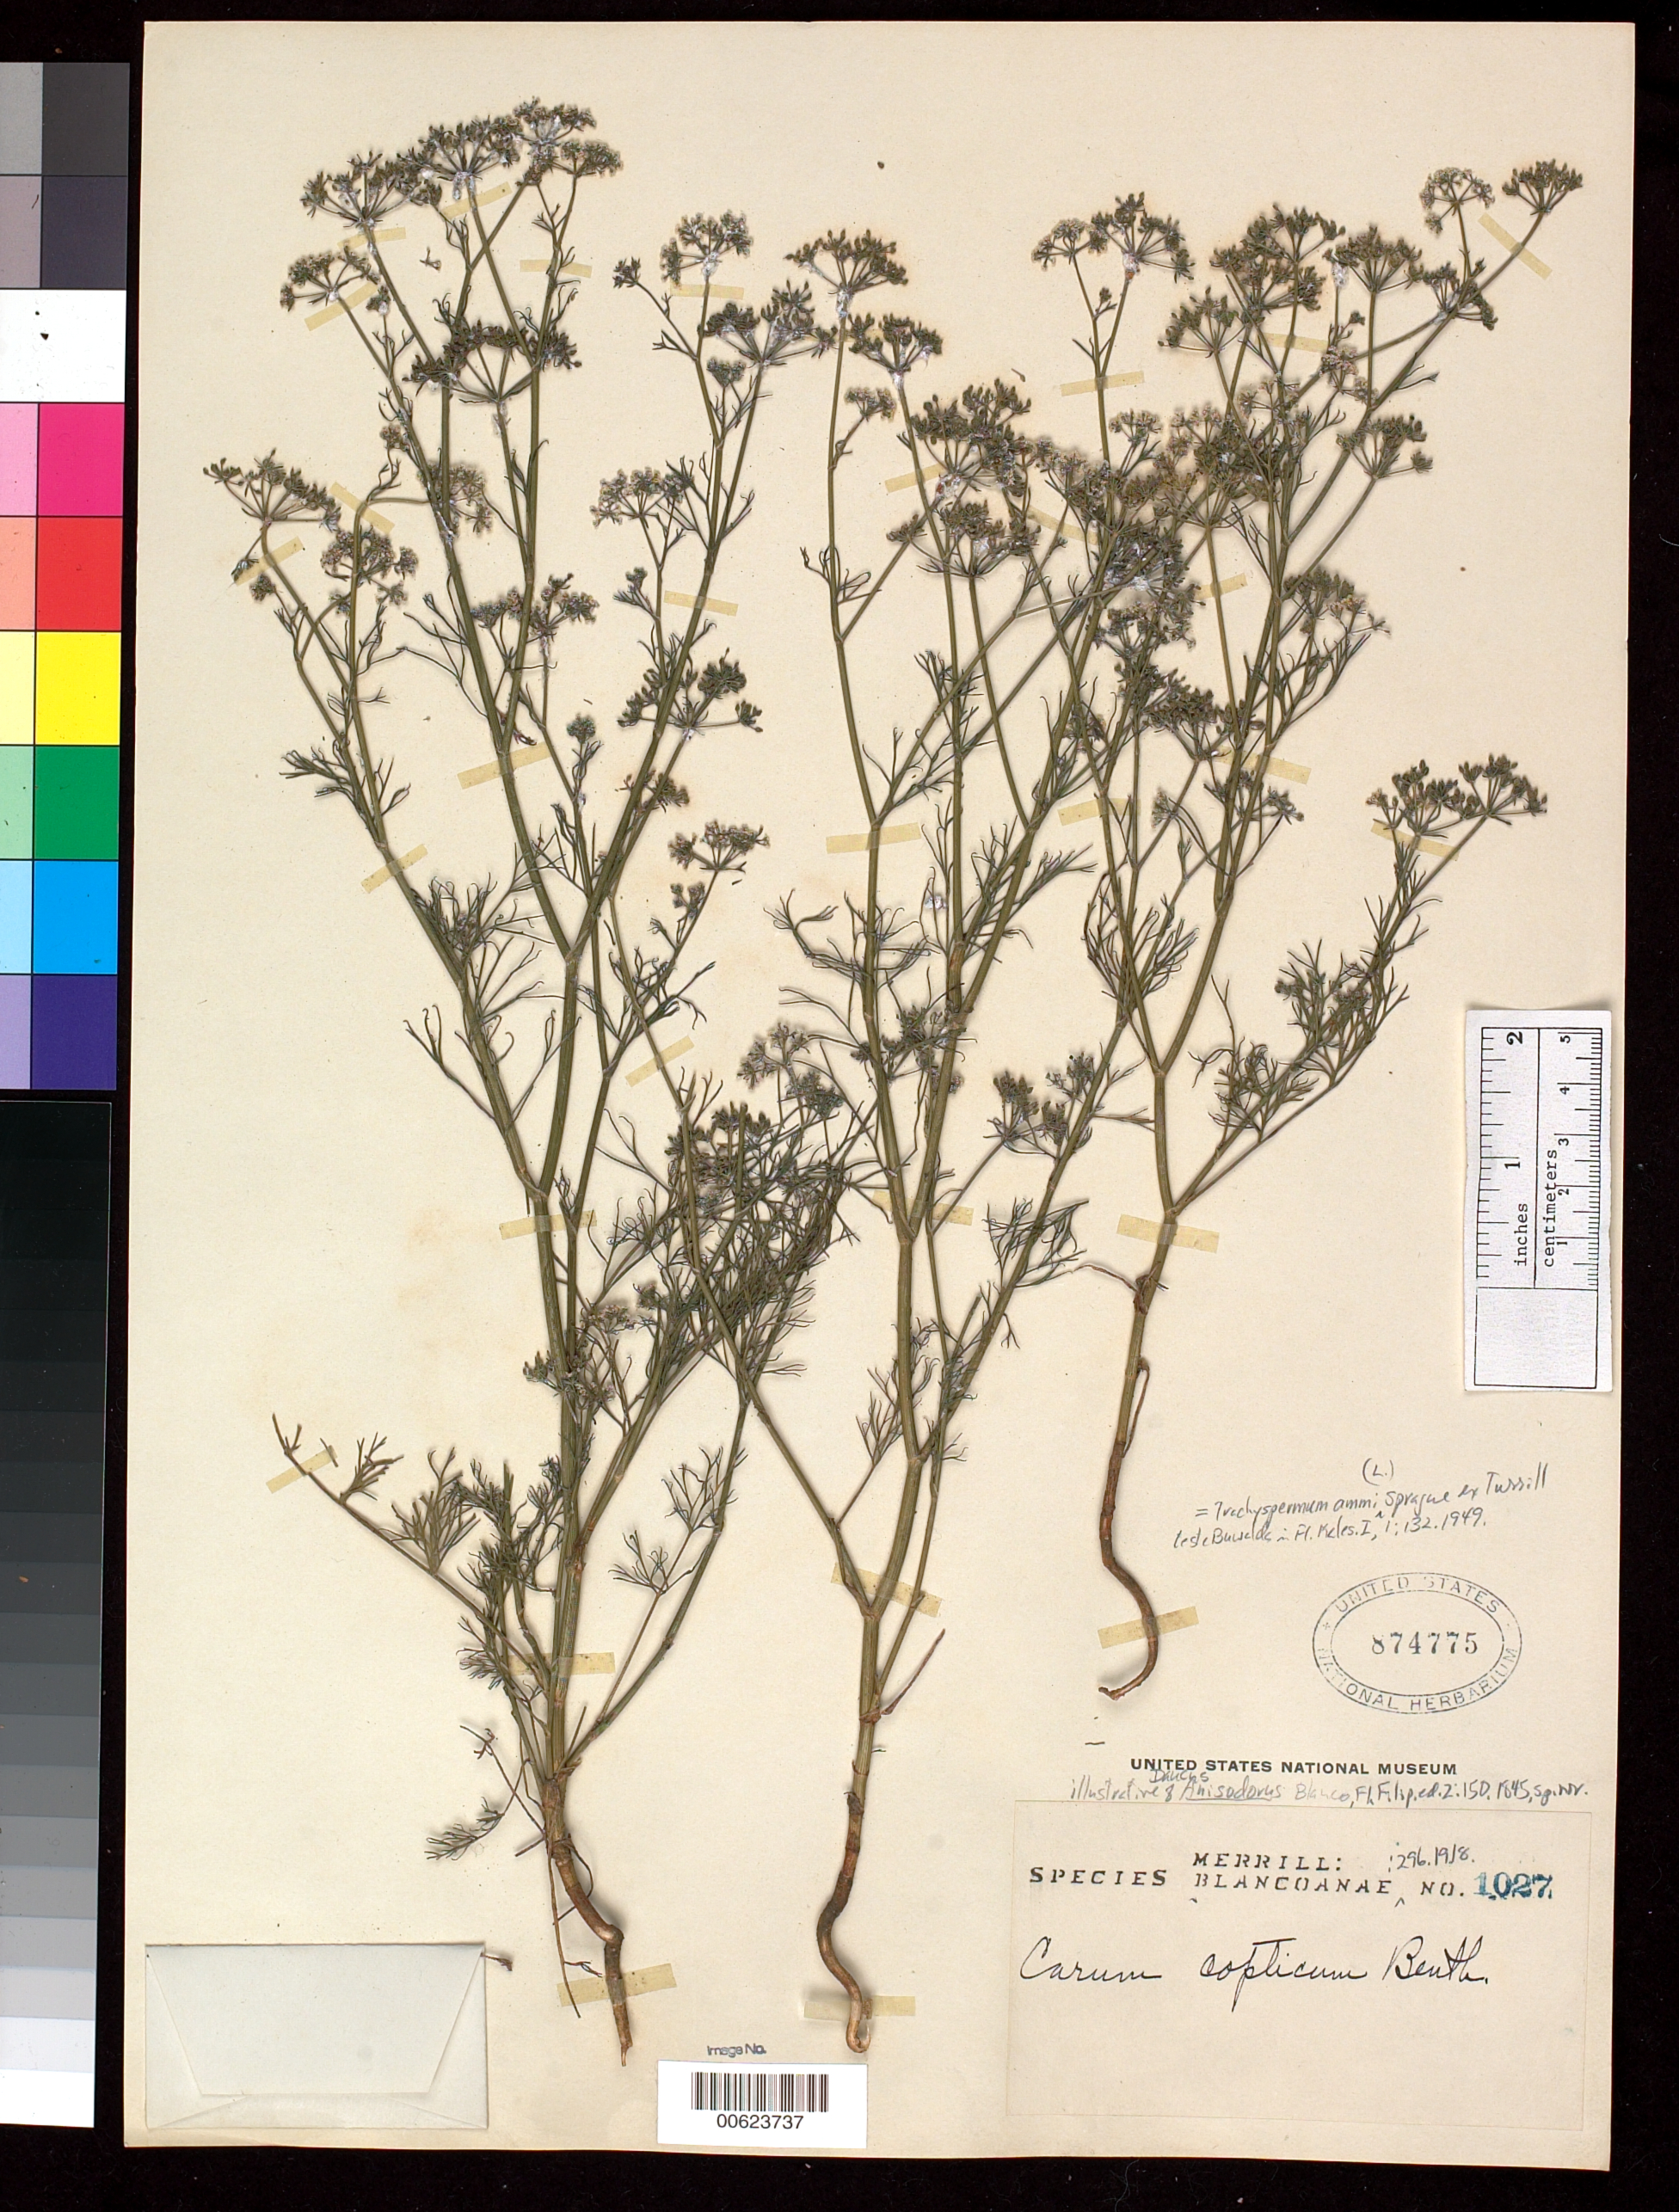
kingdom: Plantae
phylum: Tracheophyta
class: Magnoliopsida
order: Apiales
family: Apiaceae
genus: Daucus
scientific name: Daucus anisodorus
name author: Blanco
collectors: E. D. Merrill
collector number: Sp. Blancoan. 1027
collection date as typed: Jun 1917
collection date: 1917-06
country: Philippines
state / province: Calabarzon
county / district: Batangas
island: Luzon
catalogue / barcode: US 874775